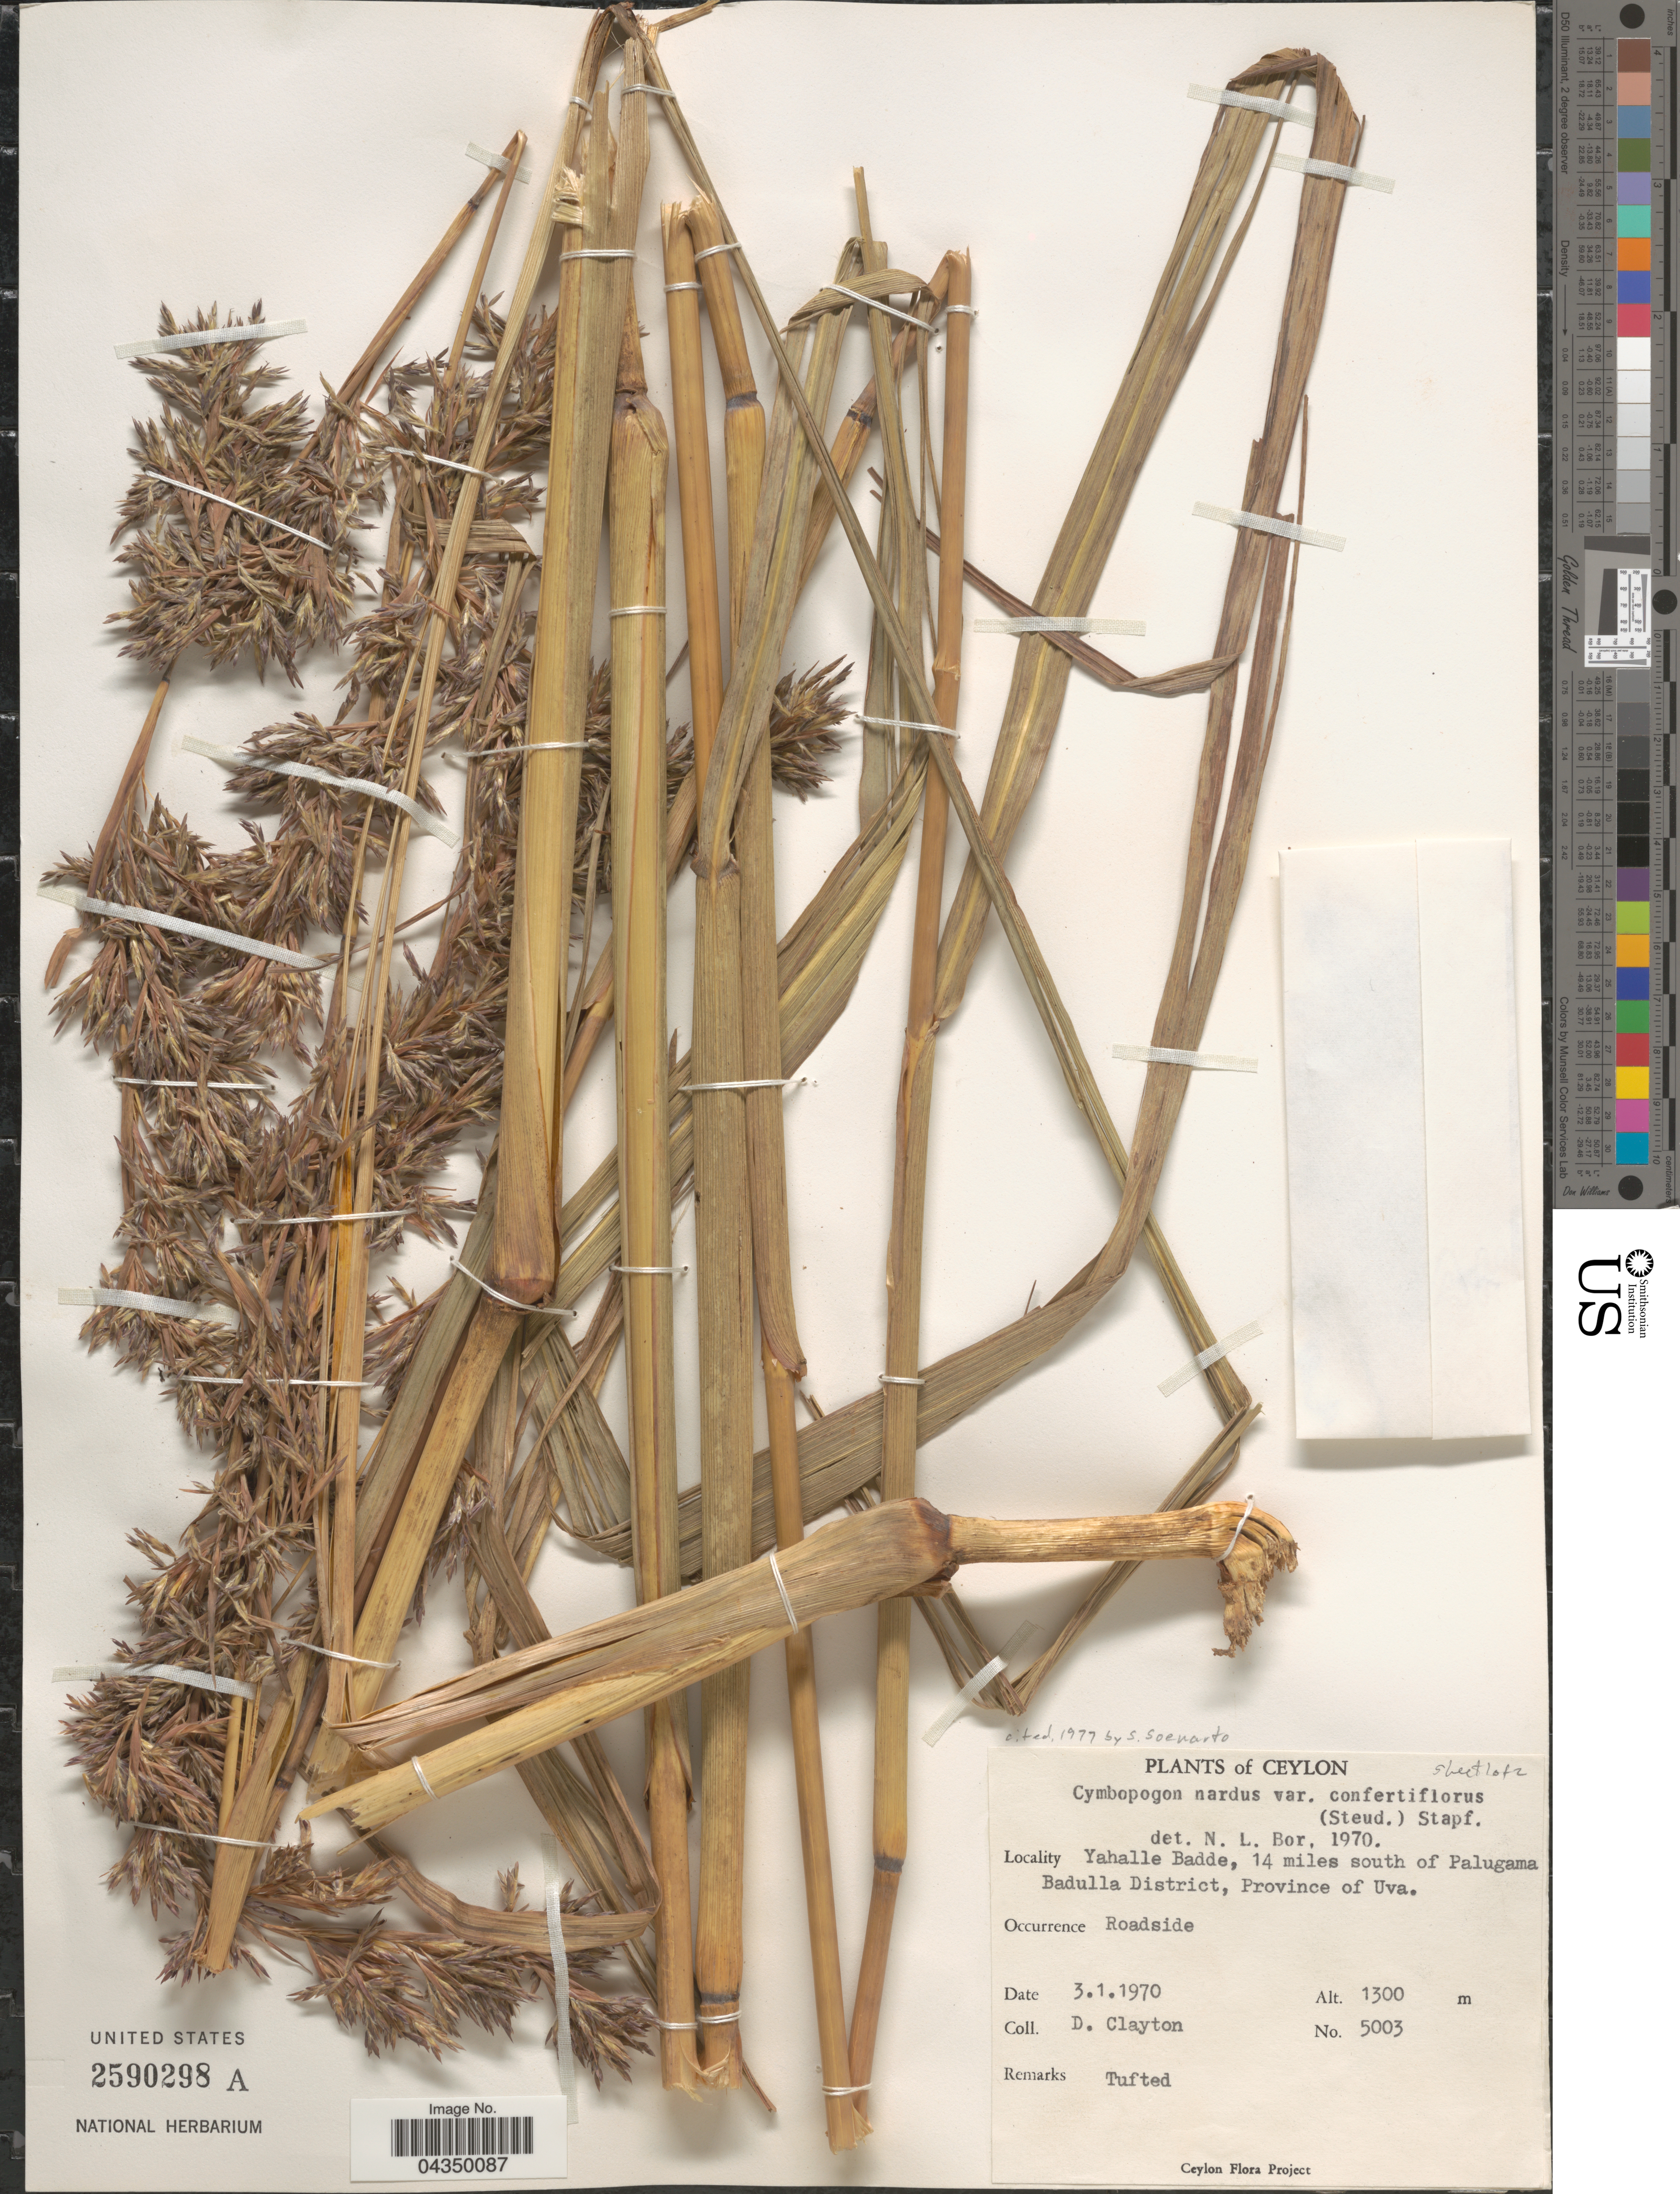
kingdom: Plantae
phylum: Tracheophyta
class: Liliopsida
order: Poales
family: Poaceae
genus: Cymbopogon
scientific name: Cymbopogon nardus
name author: (L.) Rendle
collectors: D. Clayton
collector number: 5003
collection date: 1970-01-03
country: Sri Lanka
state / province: Uva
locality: Ceylon. Yahalle Badde, 14 miles south of Palugama Badulla District, Province of Uva.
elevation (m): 1300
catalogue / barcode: US 2590298A